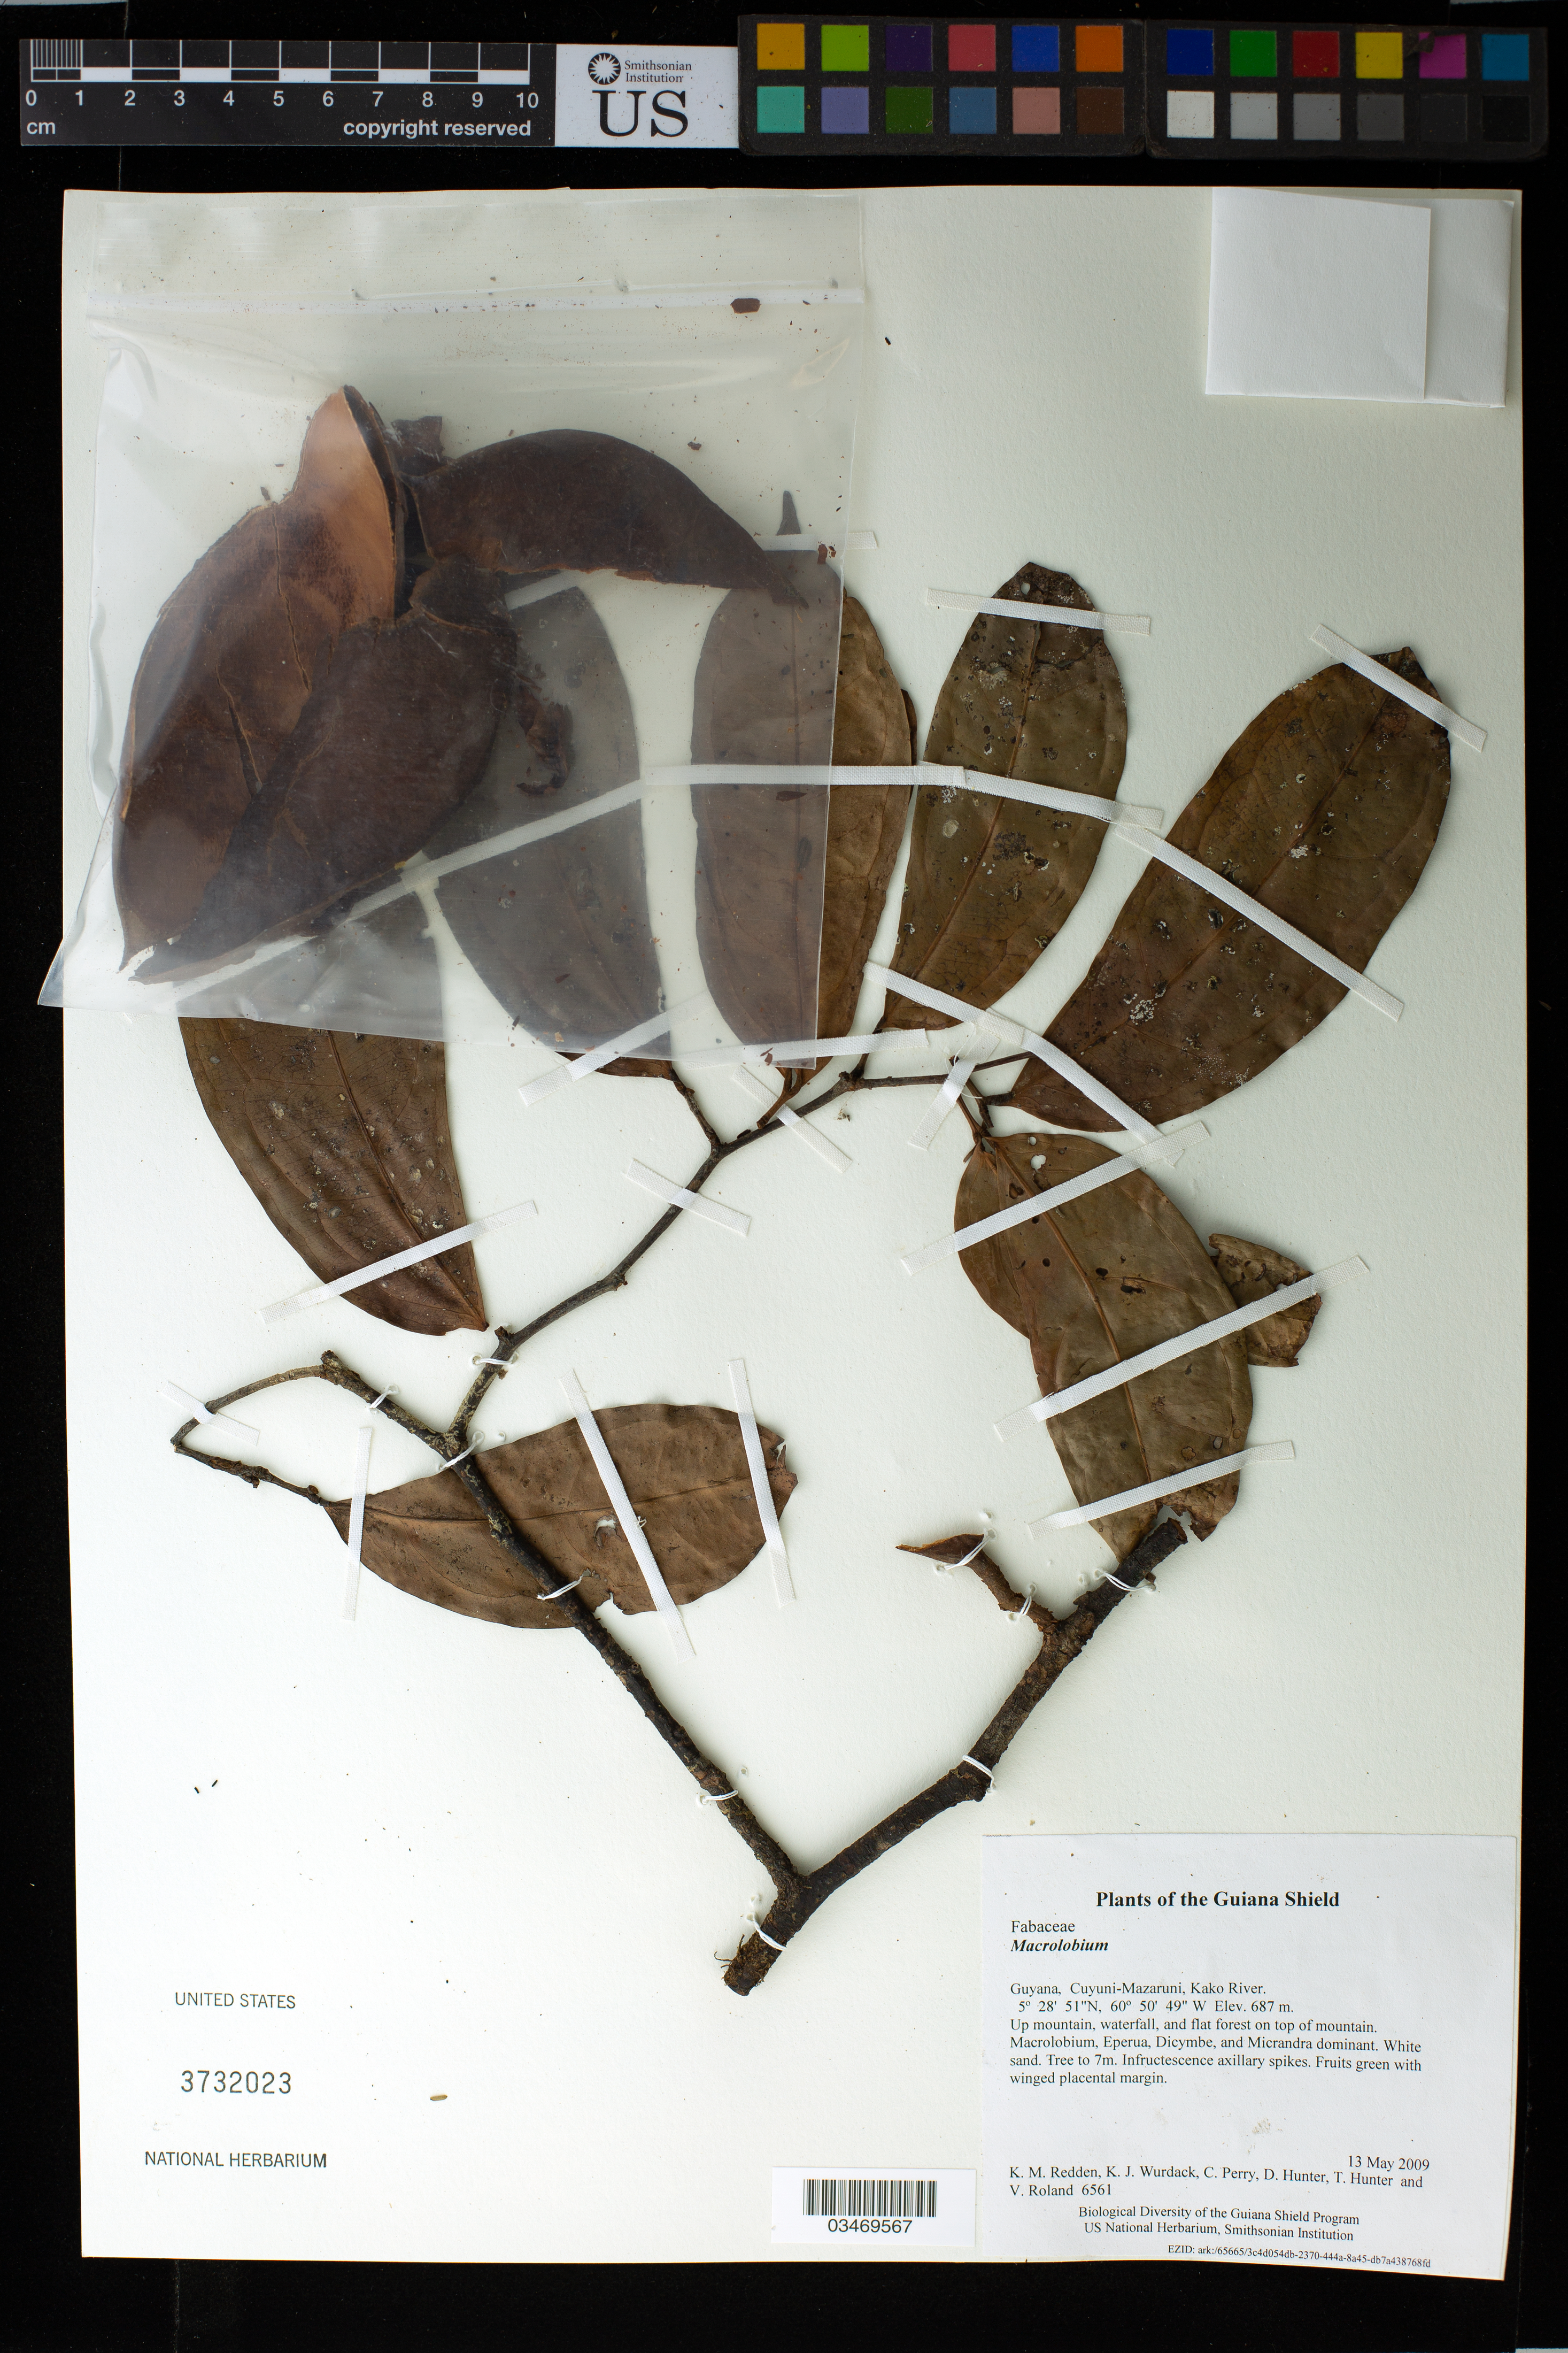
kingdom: Plantae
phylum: Tracheophyta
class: Magnoliopsida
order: Fabales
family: Fabaceae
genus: Macrolobium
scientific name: Macrolobium sp.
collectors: K. M. Redden, K. Wurdack, C. Perry, D. Hunter, T. Hunter & V. Roland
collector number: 6561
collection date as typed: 13 May 2009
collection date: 2009-05-13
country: Guyana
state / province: Cuyuni-Mazaruni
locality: Kako River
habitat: Up mountain, waterfall, and flat forest on top of mountain. Macrolobium, Eperua, Dicymbe, and Micrandra dominant. White sand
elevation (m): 687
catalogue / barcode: US 3732023